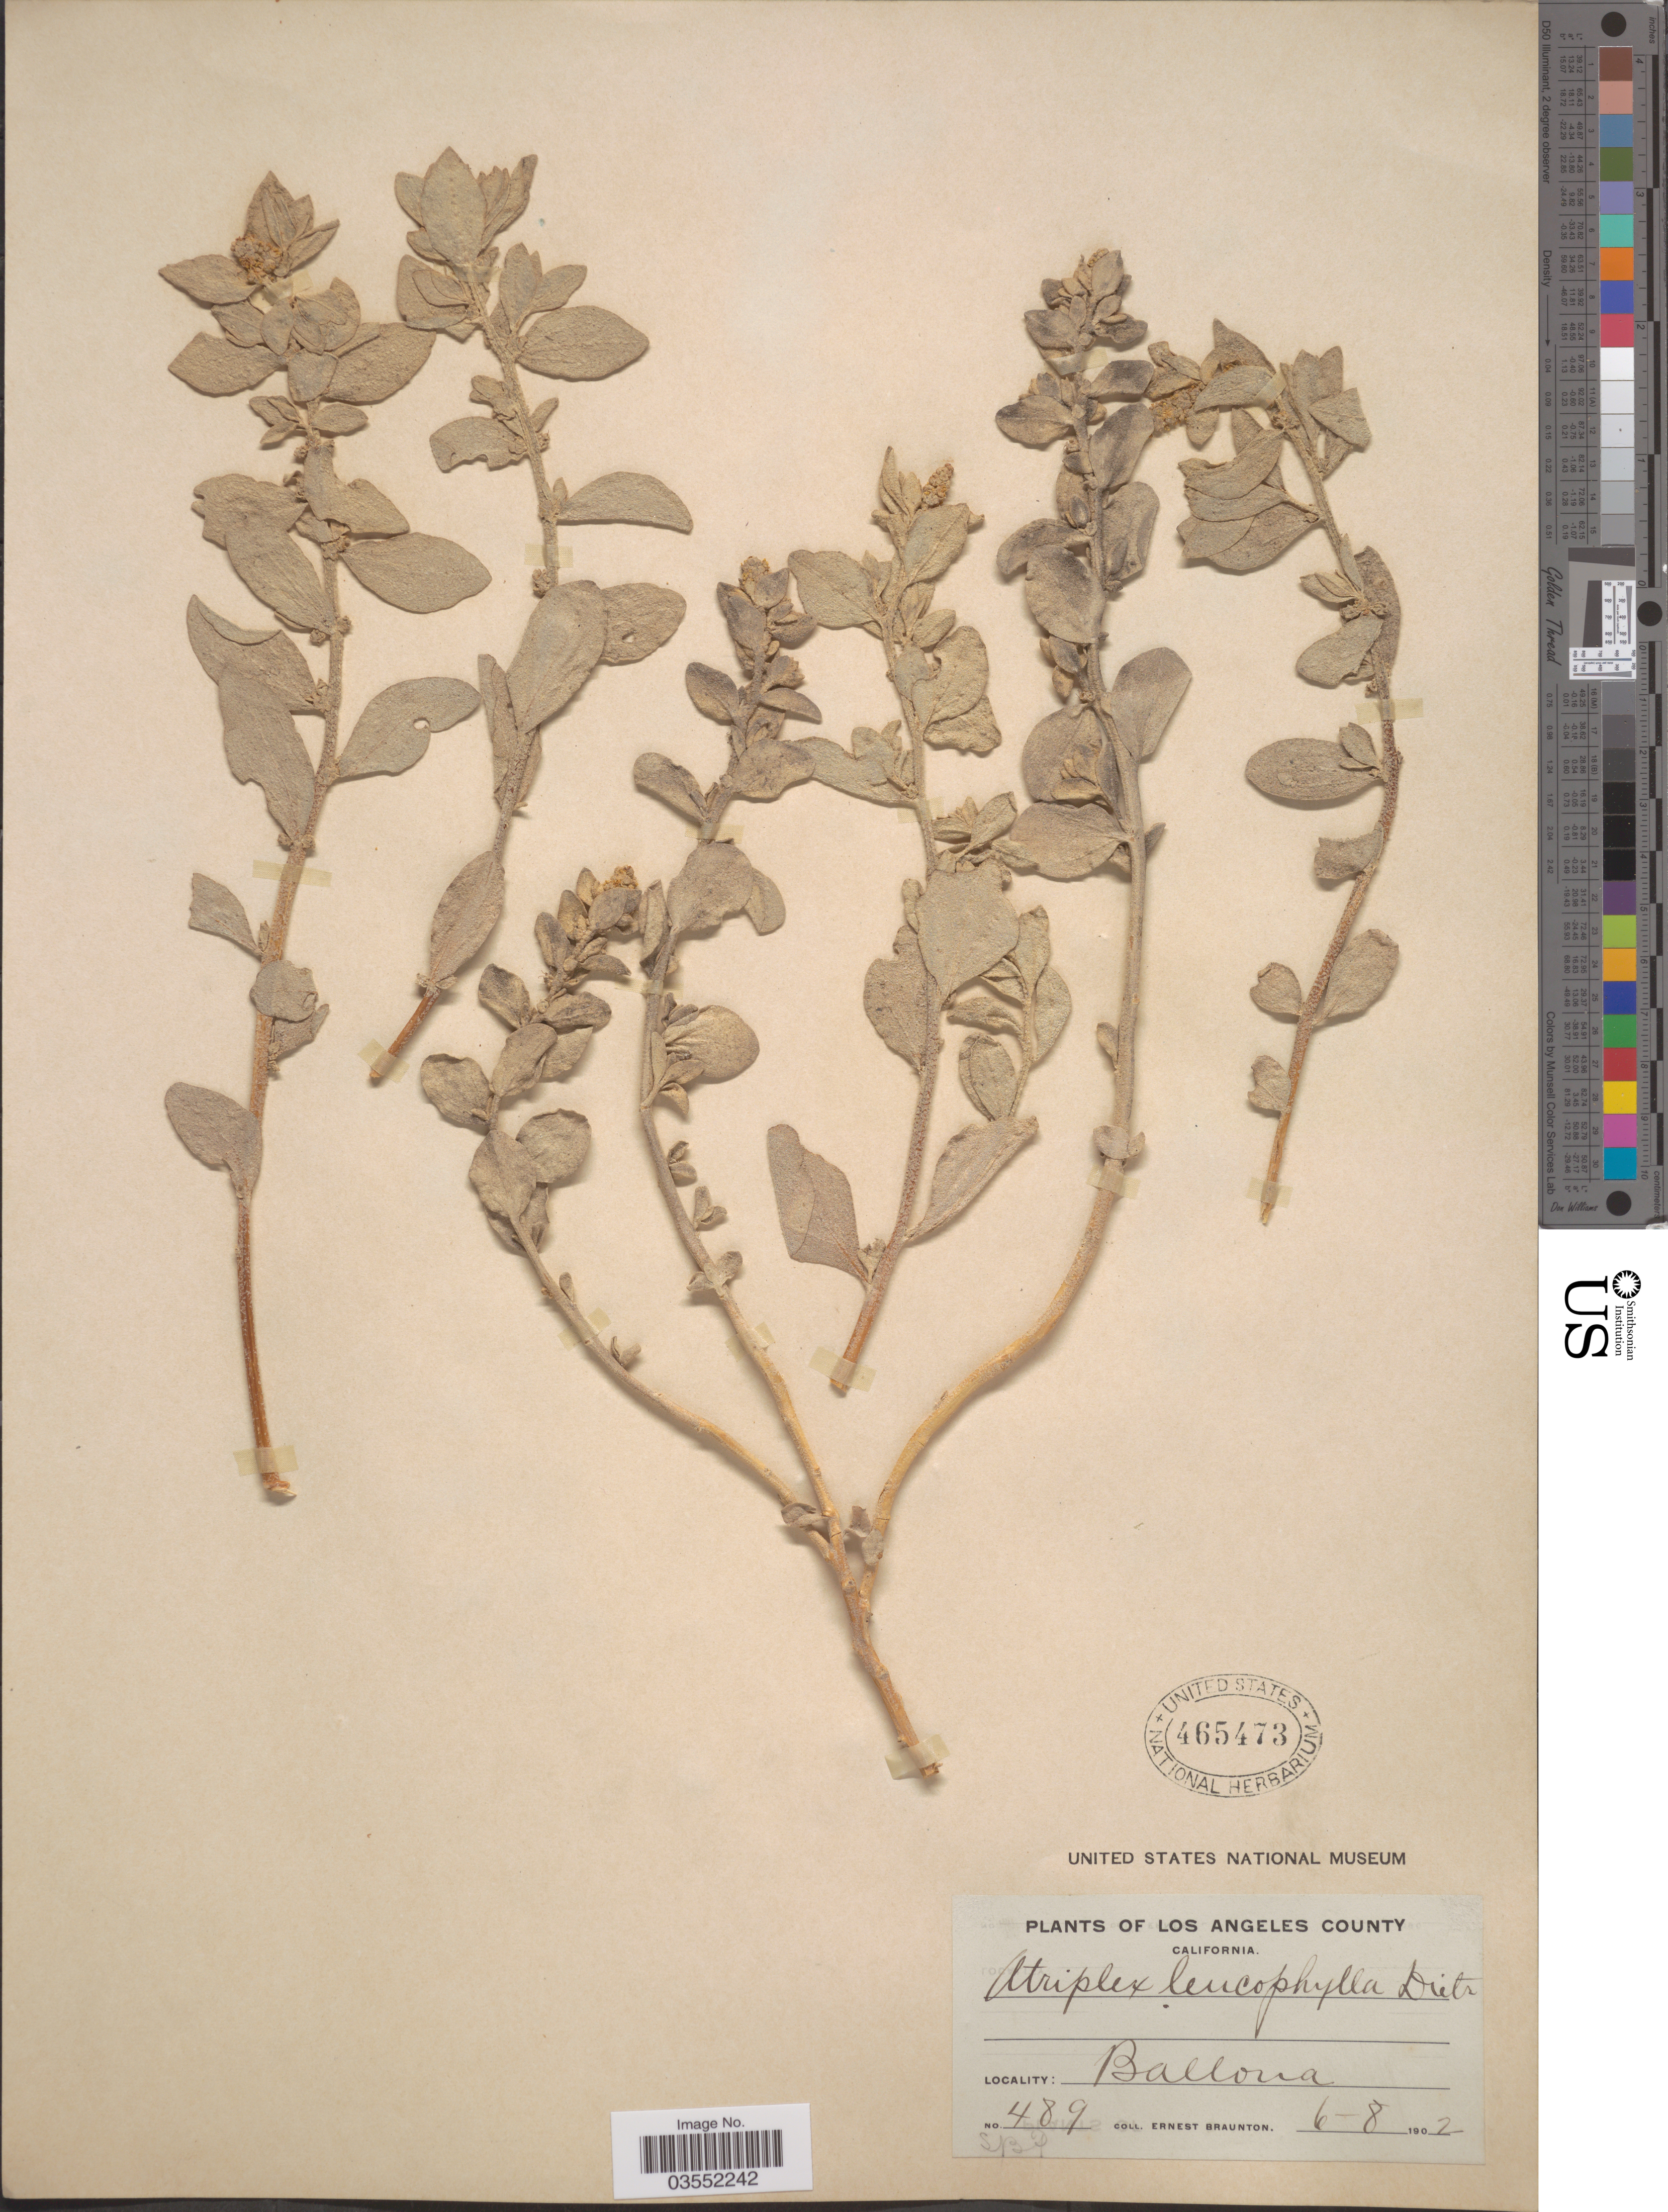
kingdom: Plantae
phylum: Tracheophyta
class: Magnoliopsida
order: Caryophyllales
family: Amaranthaceae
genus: Atriplex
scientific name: Atriplex leucophylla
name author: (Moq.) D. Dietr.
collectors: E. Braunton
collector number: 489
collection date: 1902-06-08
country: United States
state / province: California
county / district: Los Angeles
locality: Los Angeles County. Ballona.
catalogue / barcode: US 465473